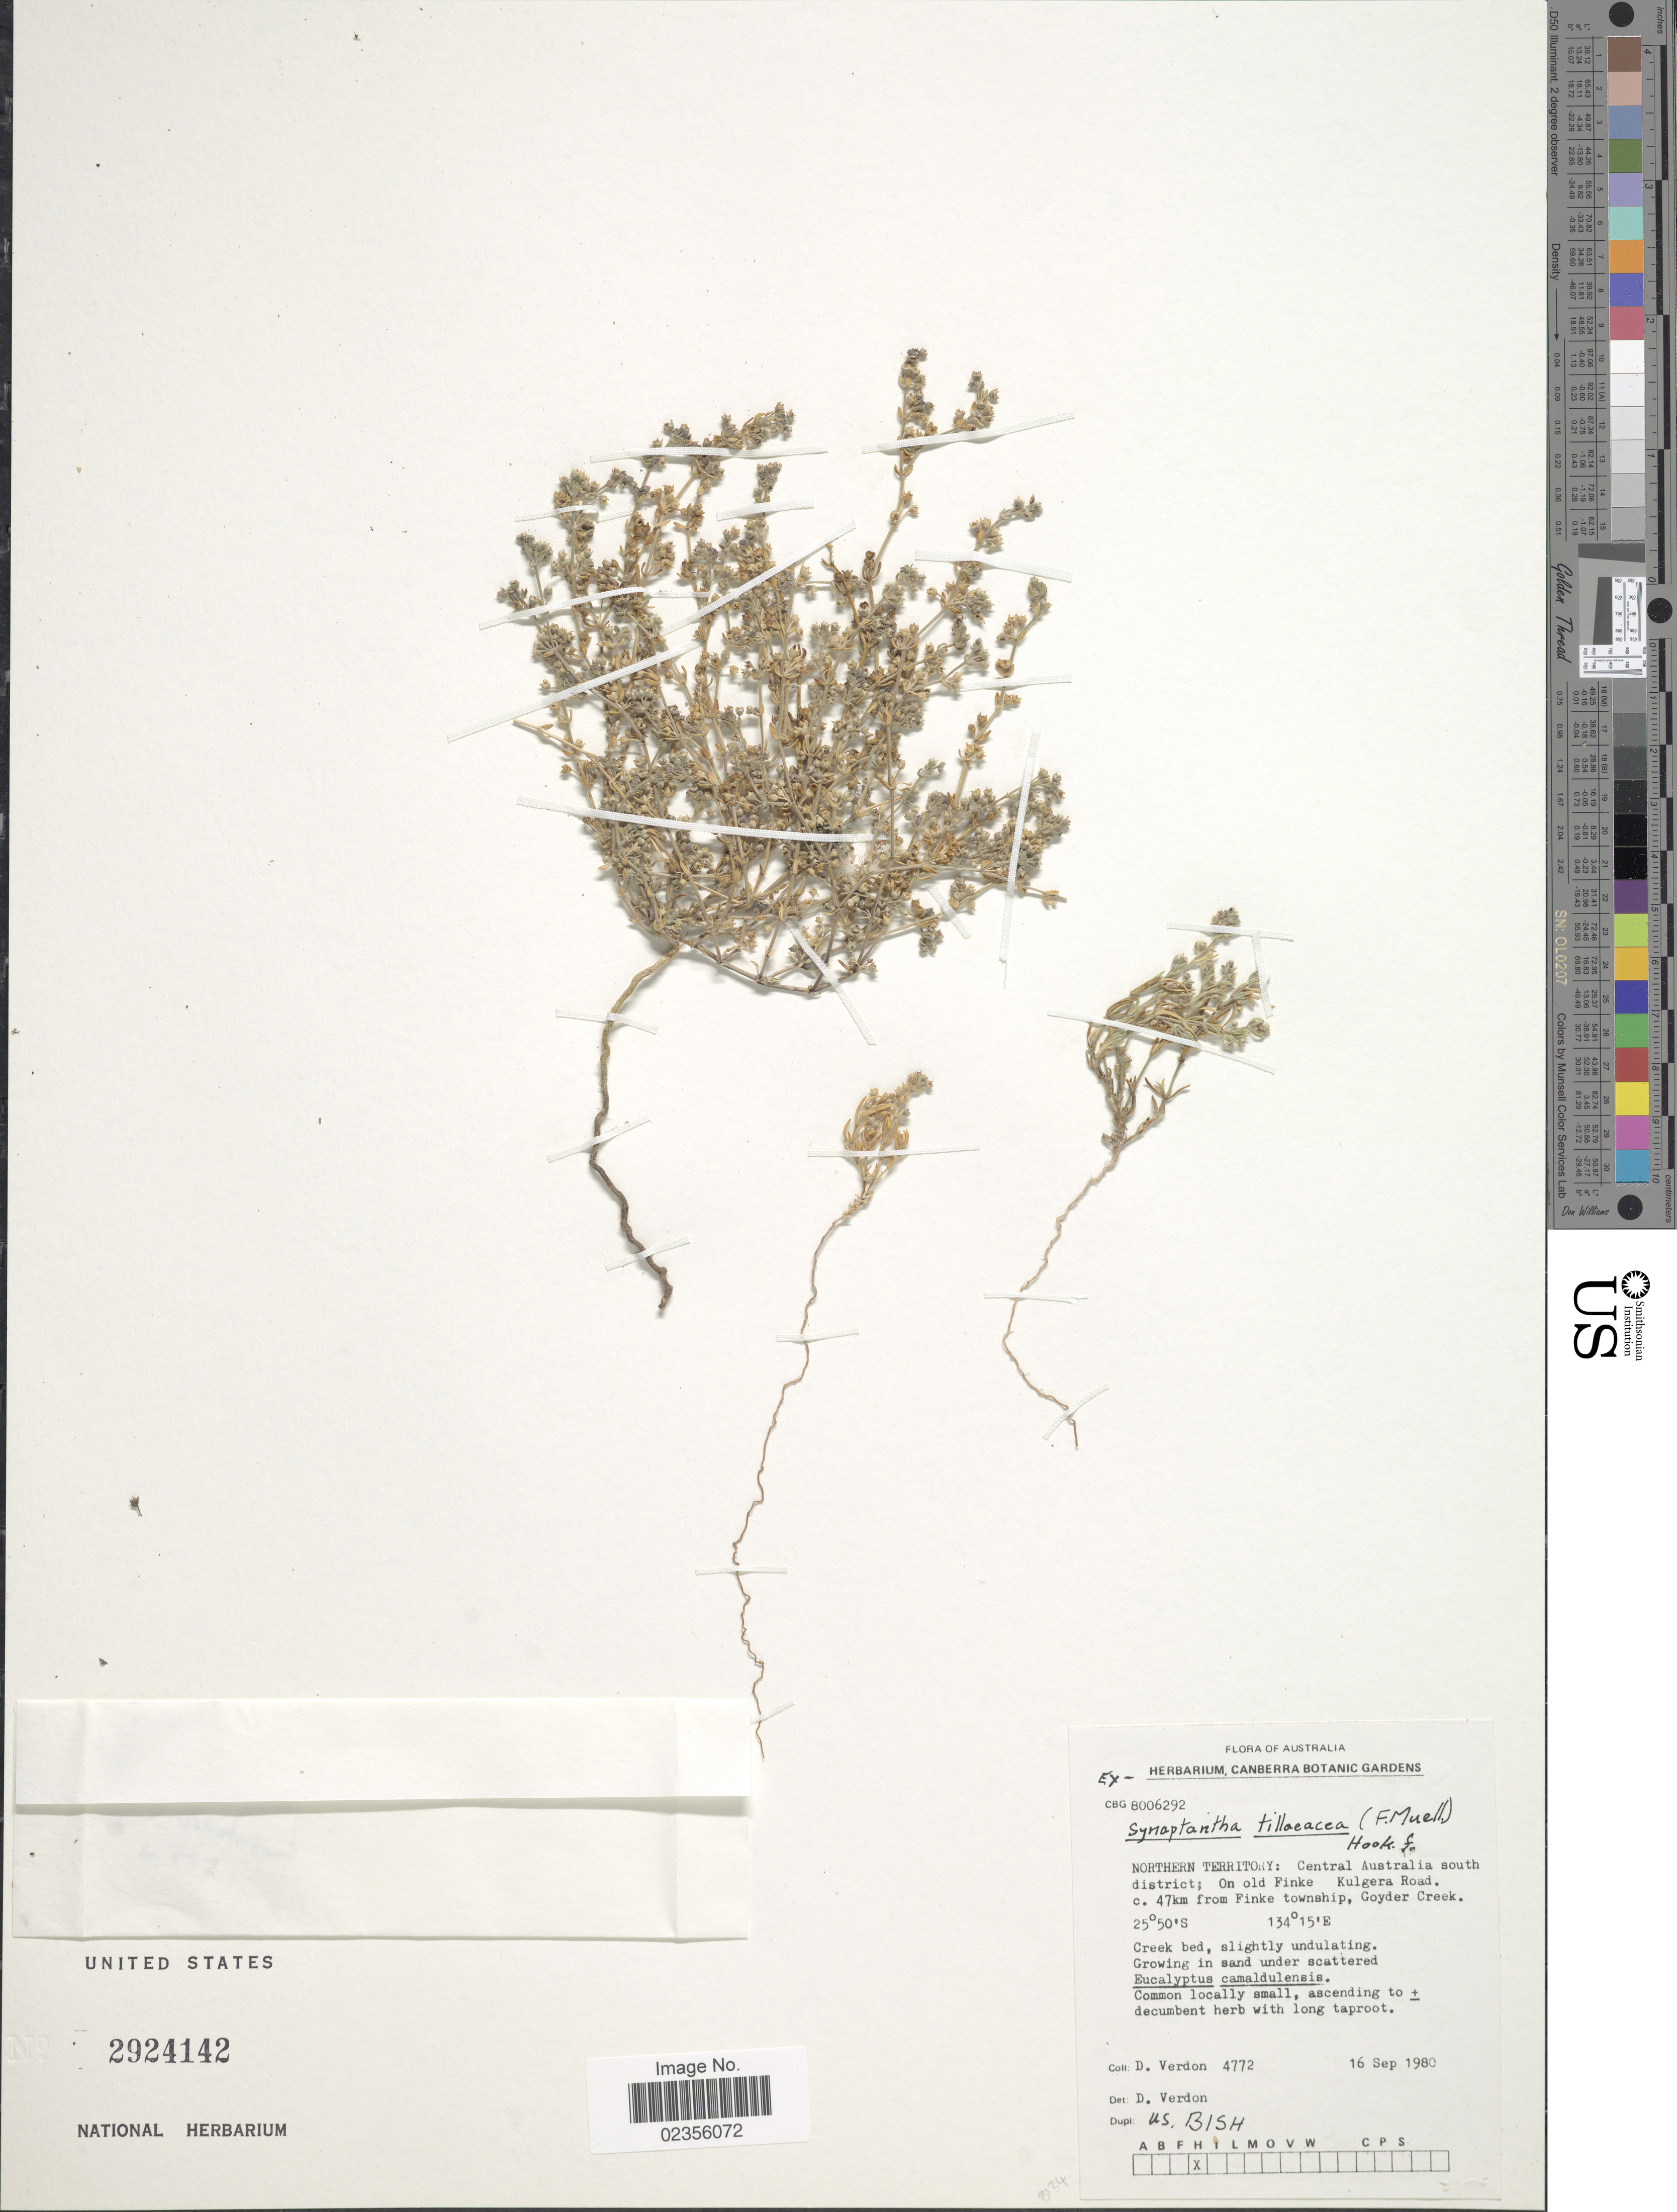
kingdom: Plantae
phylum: Tracheophyta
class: Magnoliopsida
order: Gentianales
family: Rubiaceae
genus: Synaptantha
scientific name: Synaptantha tillaeacea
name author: (F. Muell.) Hook. f.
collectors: D. Verdon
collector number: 4772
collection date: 1980-09-16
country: Australia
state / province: Northern Territory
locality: Central Australia south district; On old Finke Kulgera Road. c. 47km from Finke township, Goyder Creek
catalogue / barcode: US 2924142